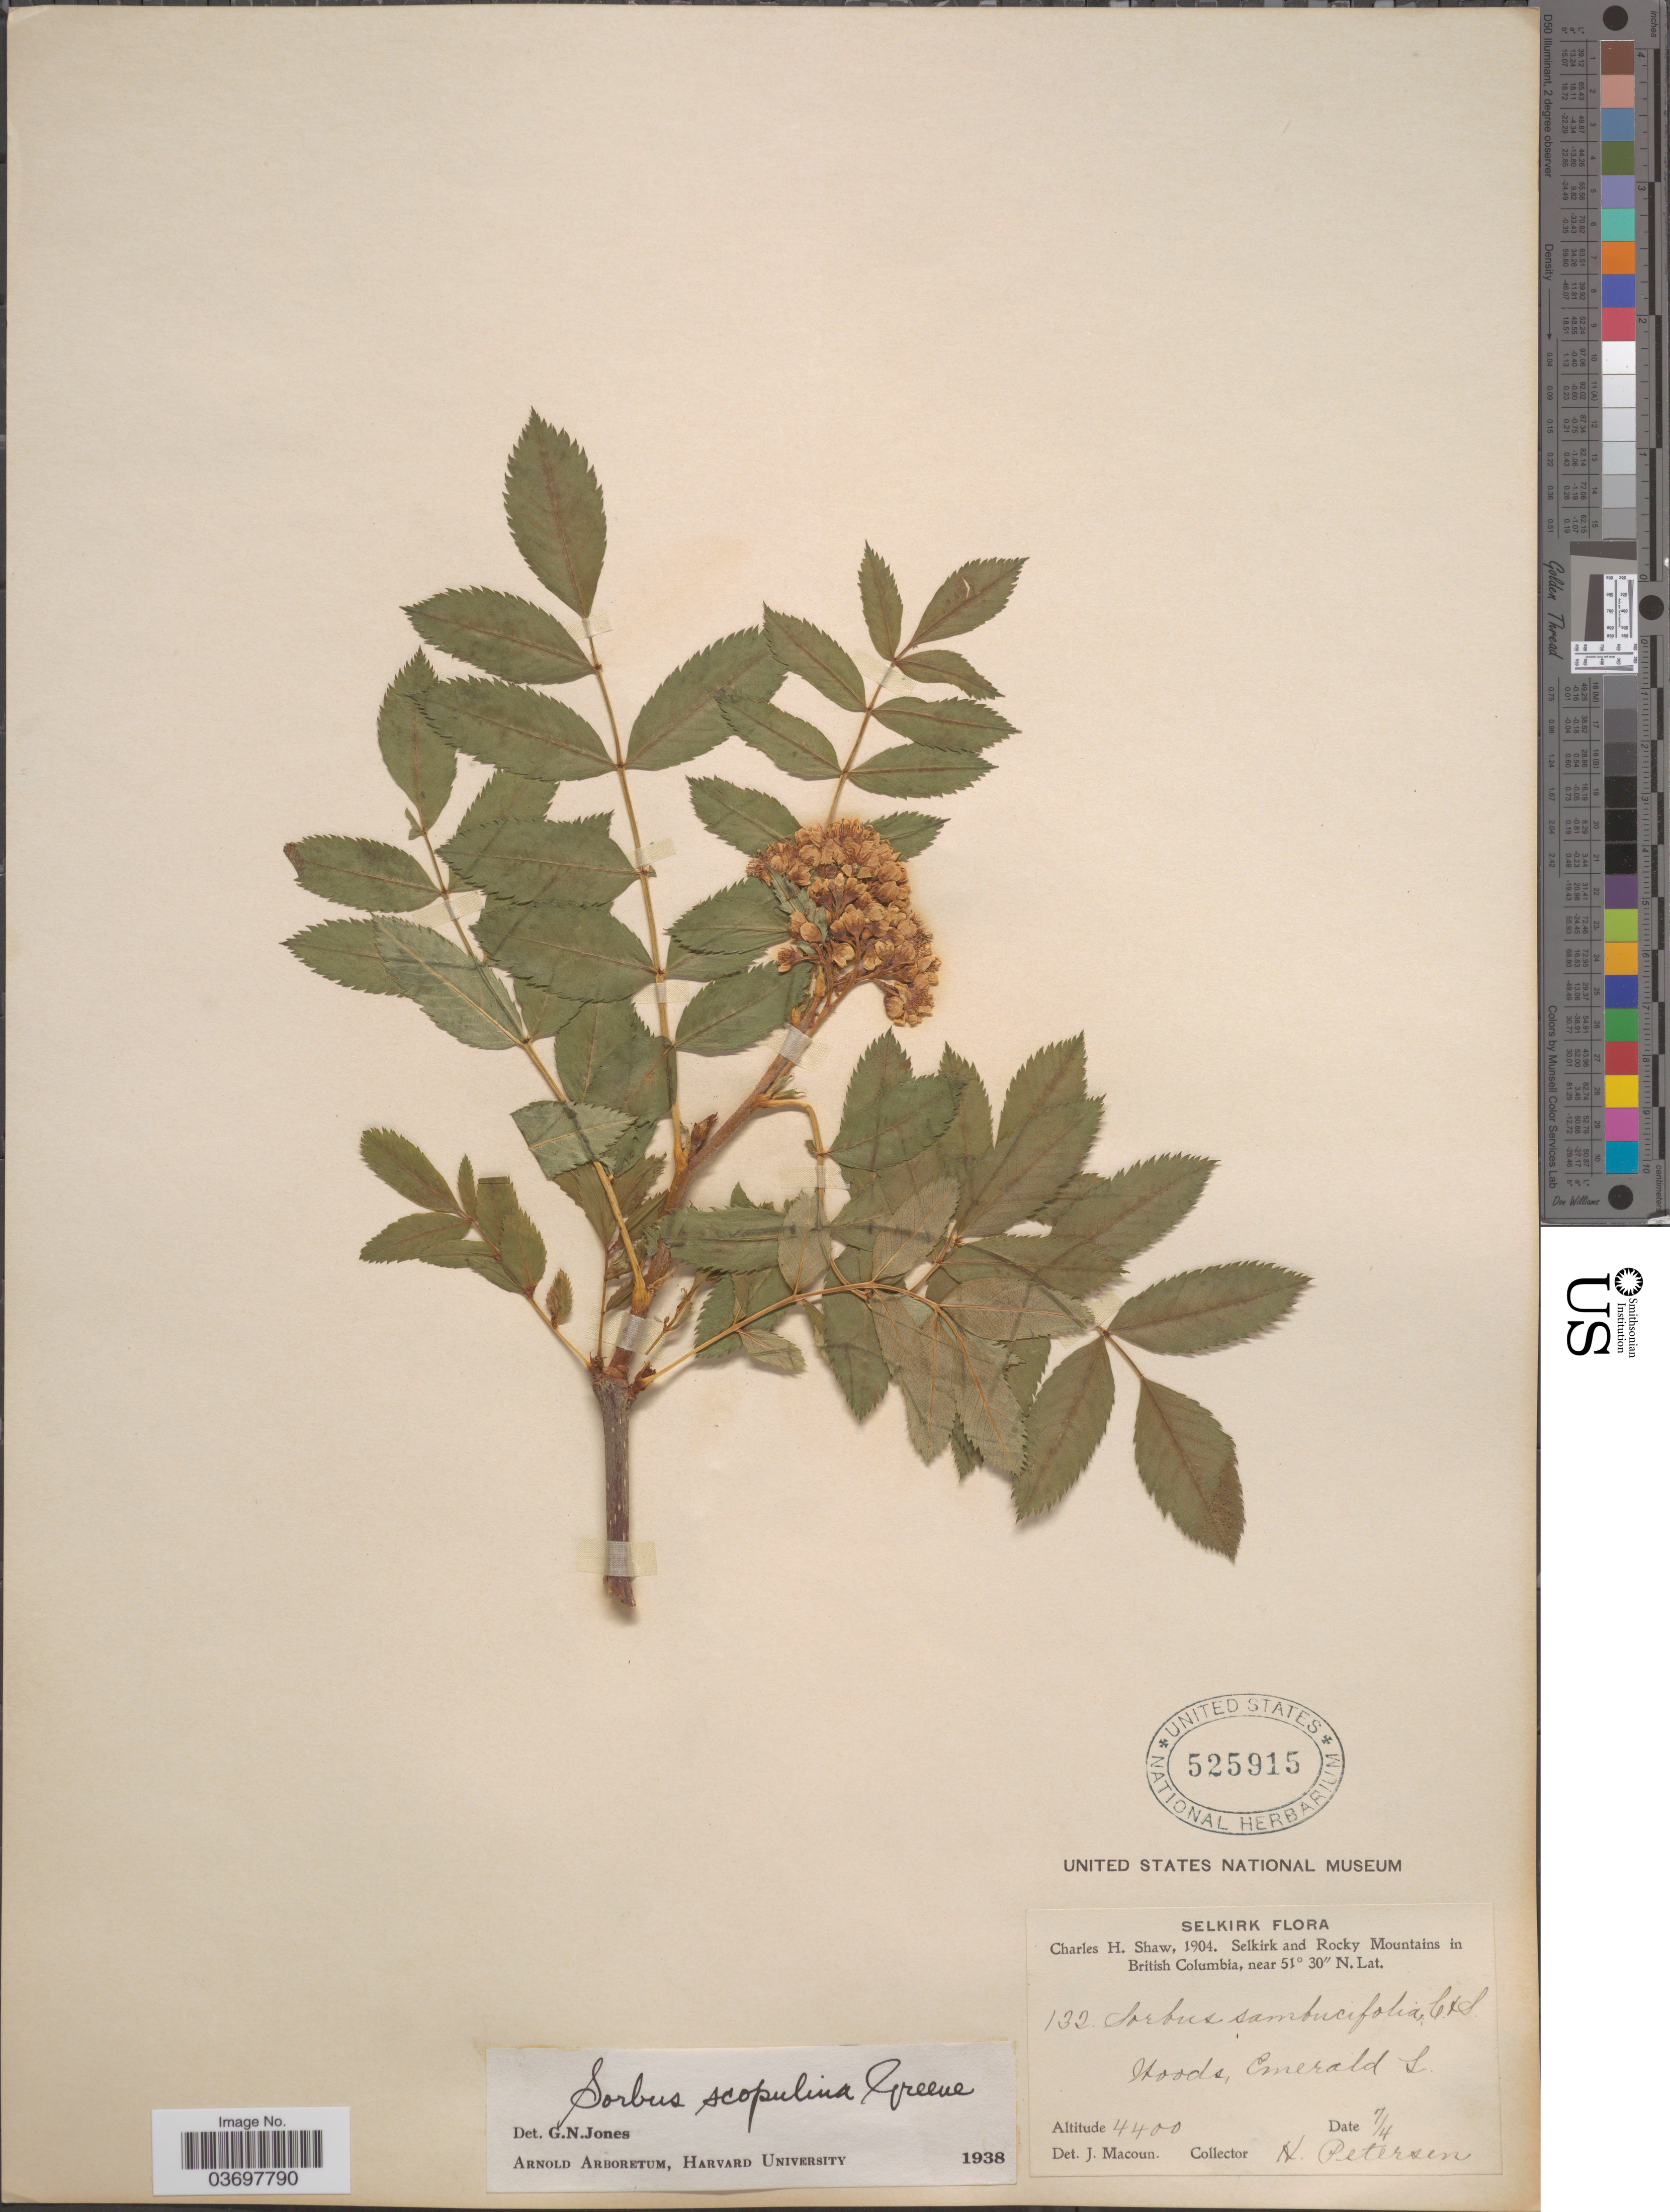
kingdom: Plantae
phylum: Tracheophyta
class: Magnoliopsida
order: Rosales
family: Rosaceae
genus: Sorbus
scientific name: Sorbus scopulina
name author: Greene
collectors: H. Petersen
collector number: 132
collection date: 1904-04-07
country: Canada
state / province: British Columbia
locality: Selkirk. Selkirk and Rocky Mountains in British Columbia. Hoods, Emerald L.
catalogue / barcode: US 525915